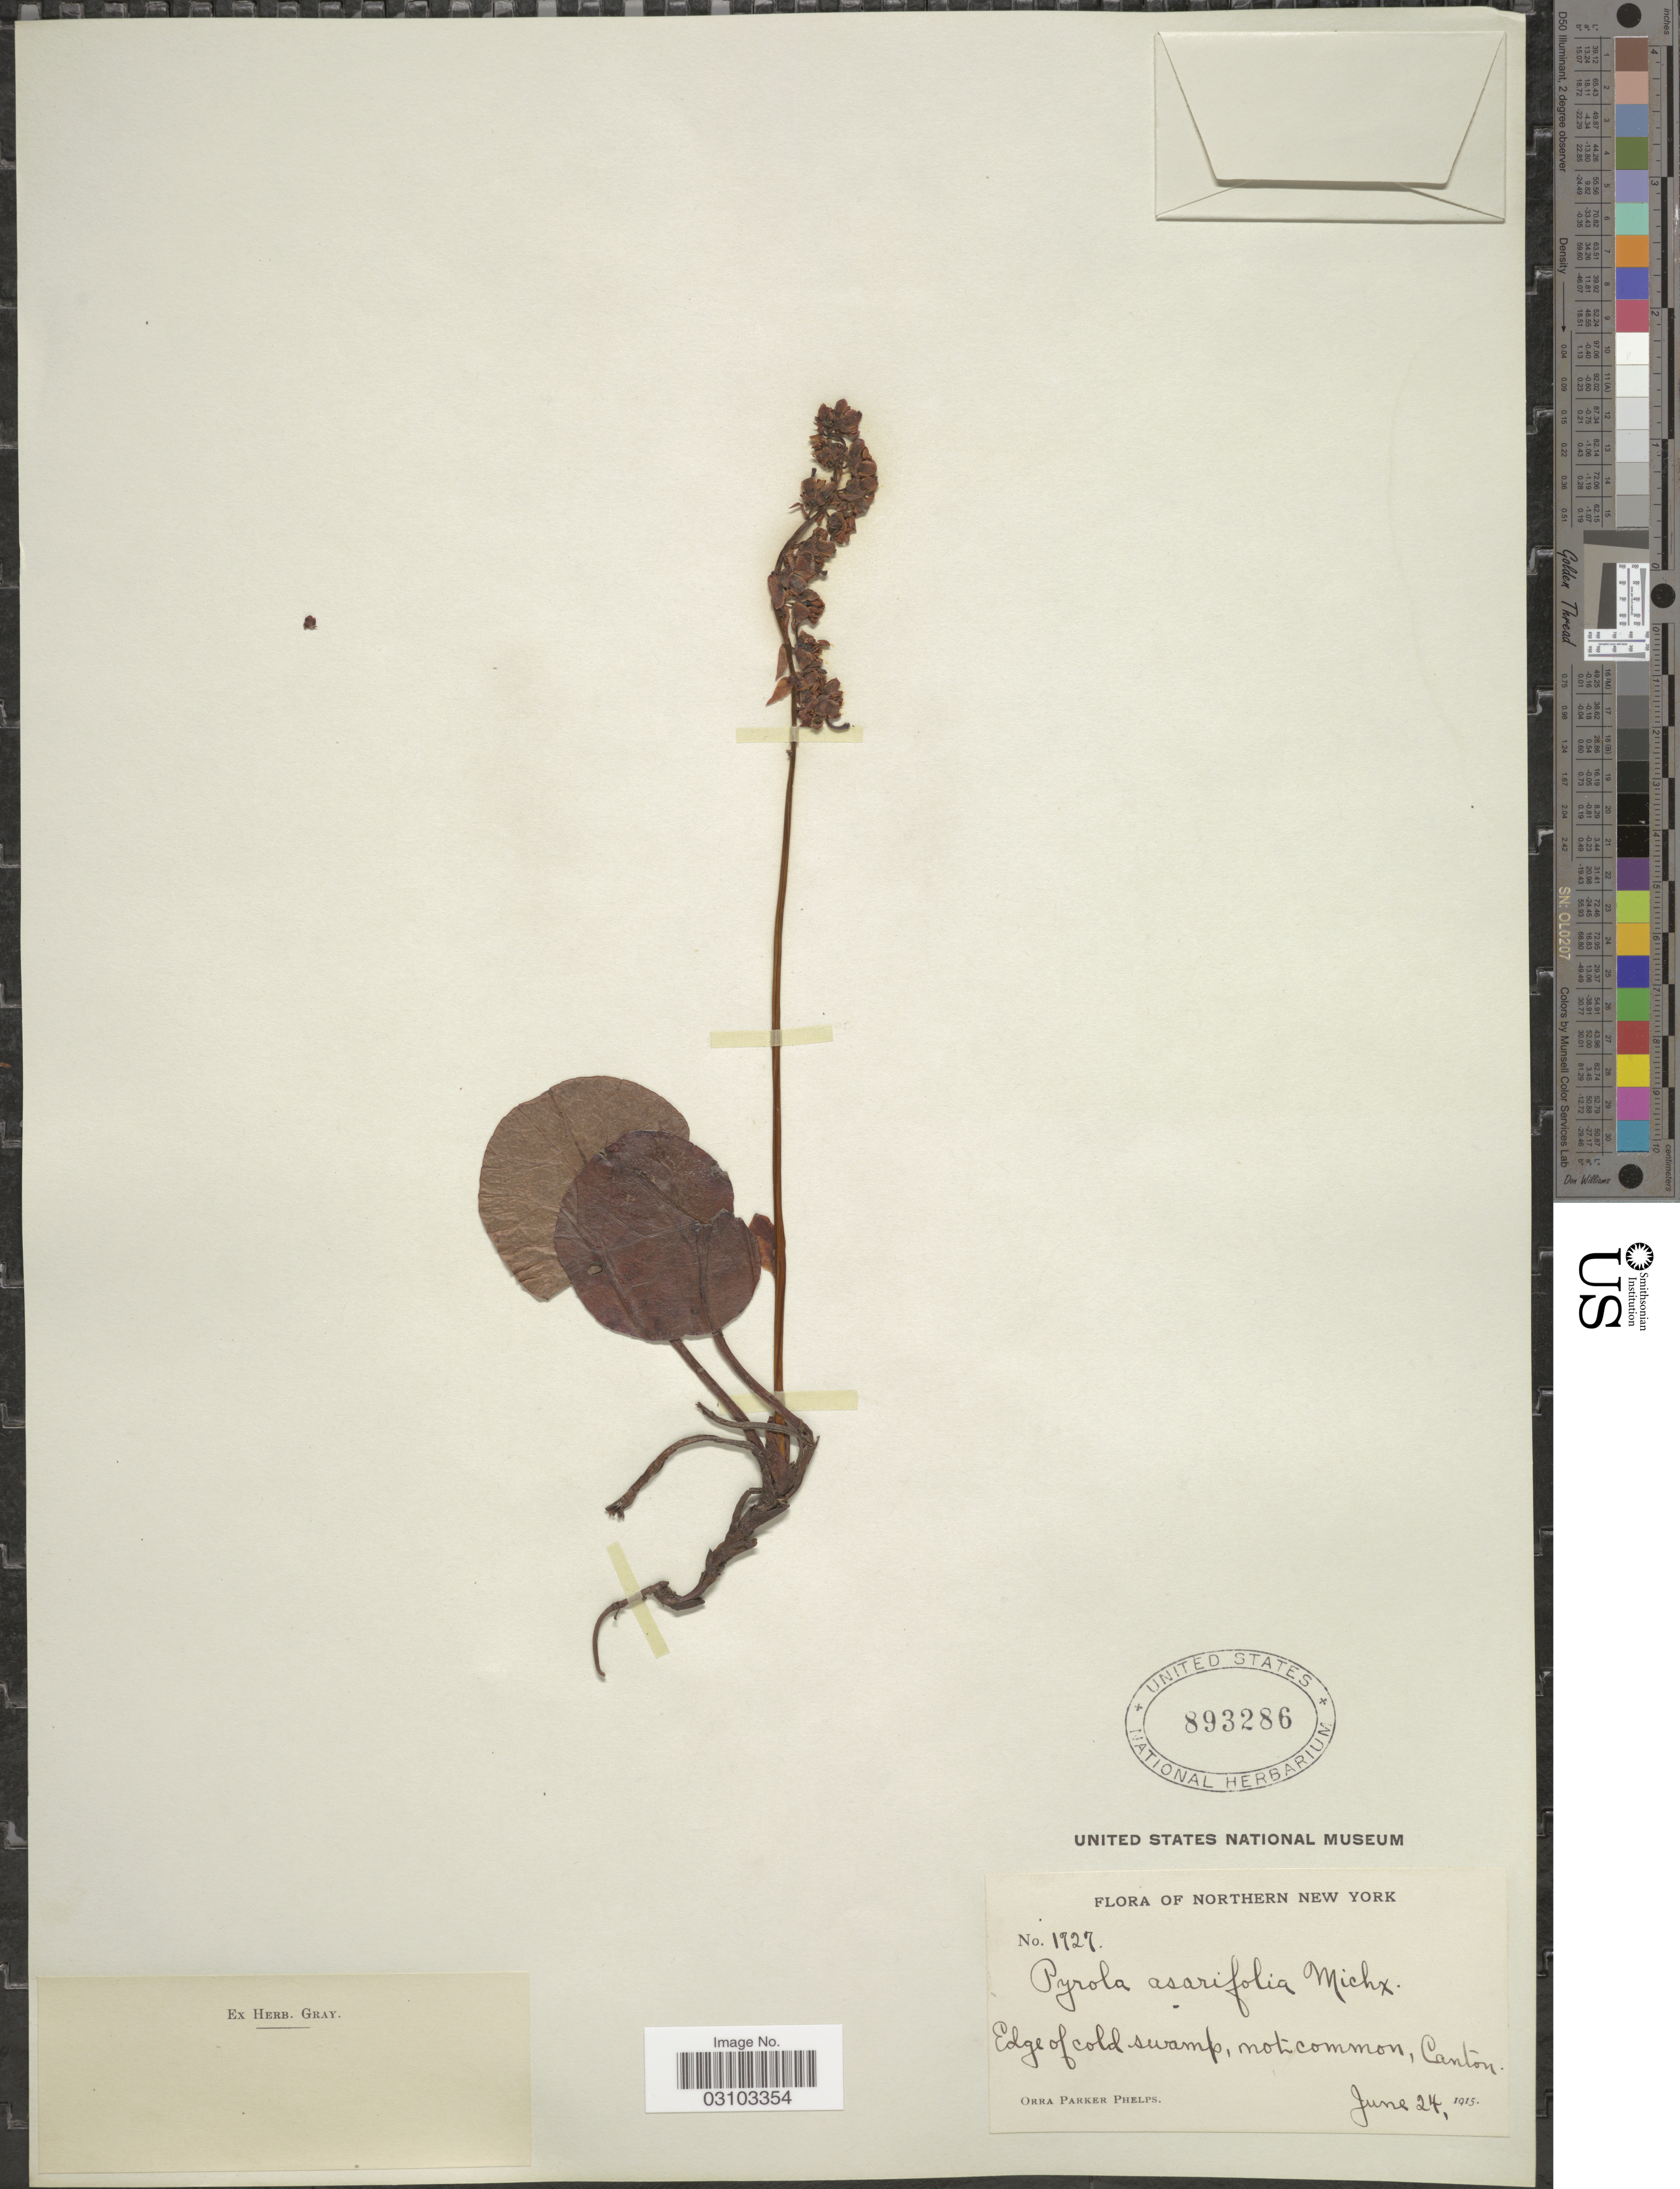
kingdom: Plantae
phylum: Tracheophyta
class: Magnoliopsida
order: Ericales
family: Ericaceae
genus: Pyrola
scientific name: Pyrola asarifolia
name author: Michx.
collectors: O. P. Phelps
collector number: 1727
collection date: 1915-06-24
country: United States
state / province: New York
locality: Northern New York, Edge of cold swamp, not common, Canton.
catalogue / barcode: US 893286